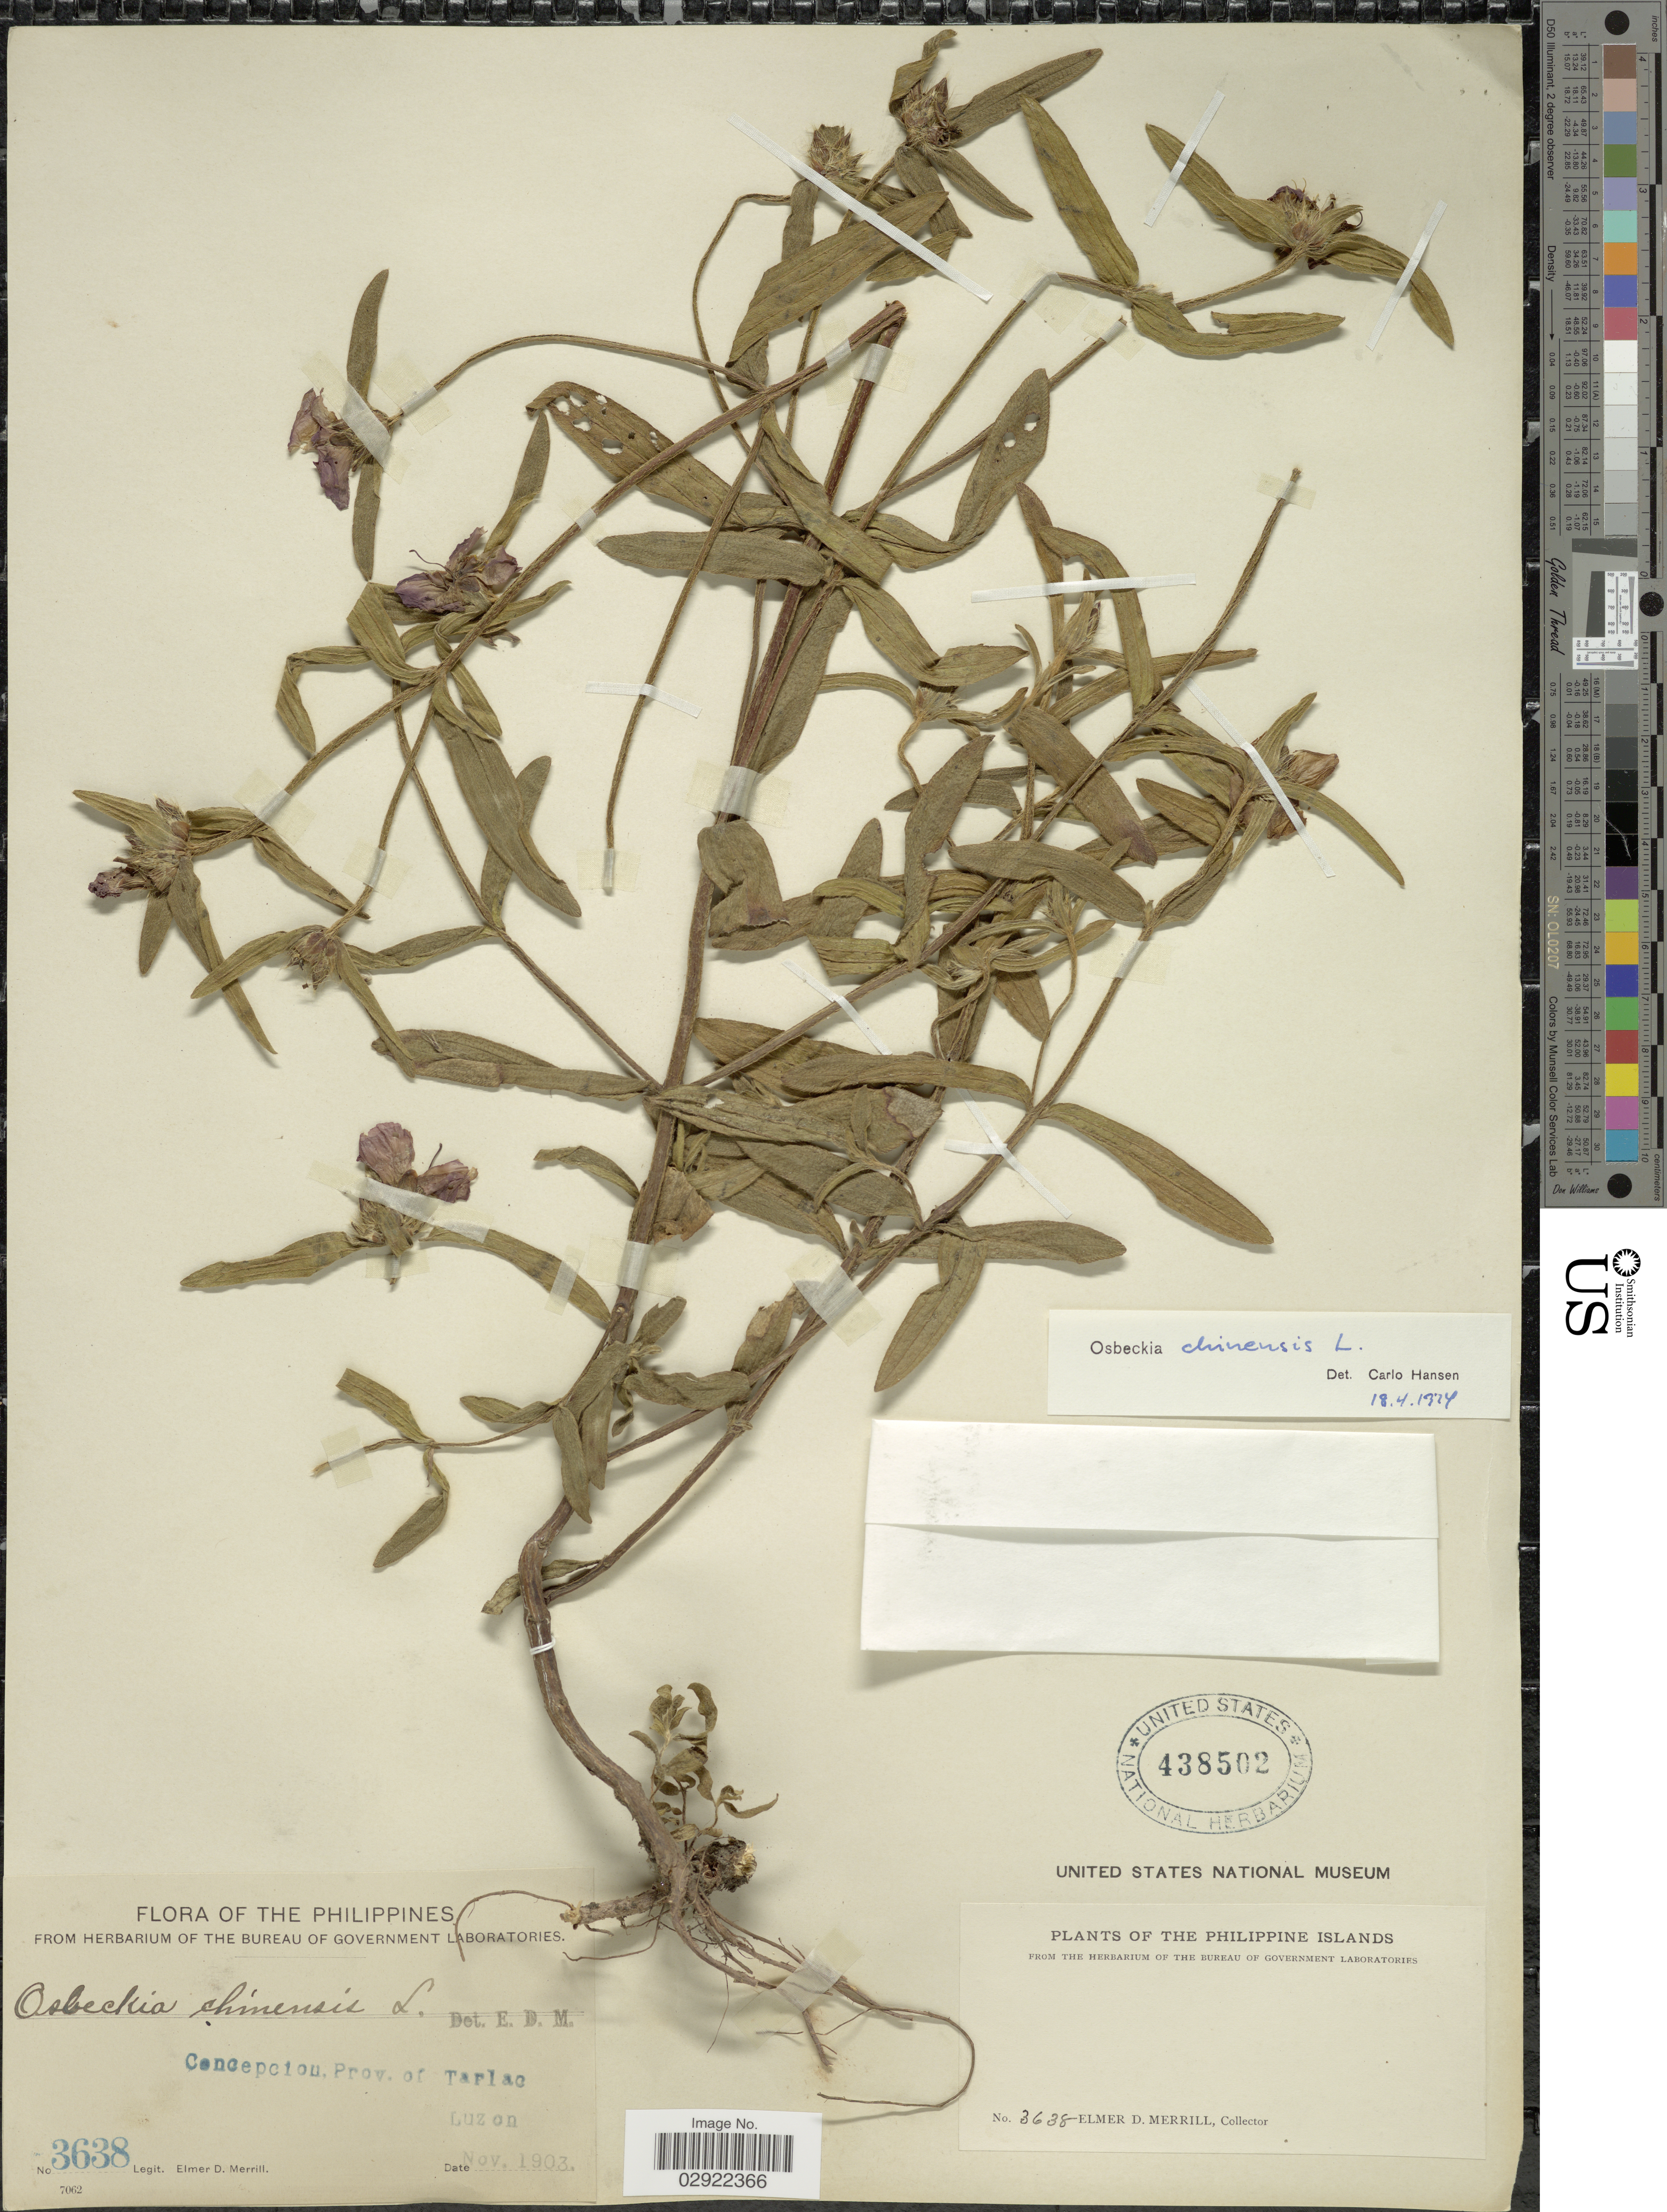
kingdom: Plantae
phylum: Tracheophyta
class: Magnoliopsida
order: Myrtales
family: Melastomataceae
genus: Osbeckia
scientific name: Osbeckia chinensis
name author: L.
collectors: E. D. Merrill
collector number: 3638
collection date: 1903-11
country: Philippines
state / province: Central Luzon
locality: Concepciou. Prov. of Tarlac, Luzon.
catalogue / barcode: US 438502